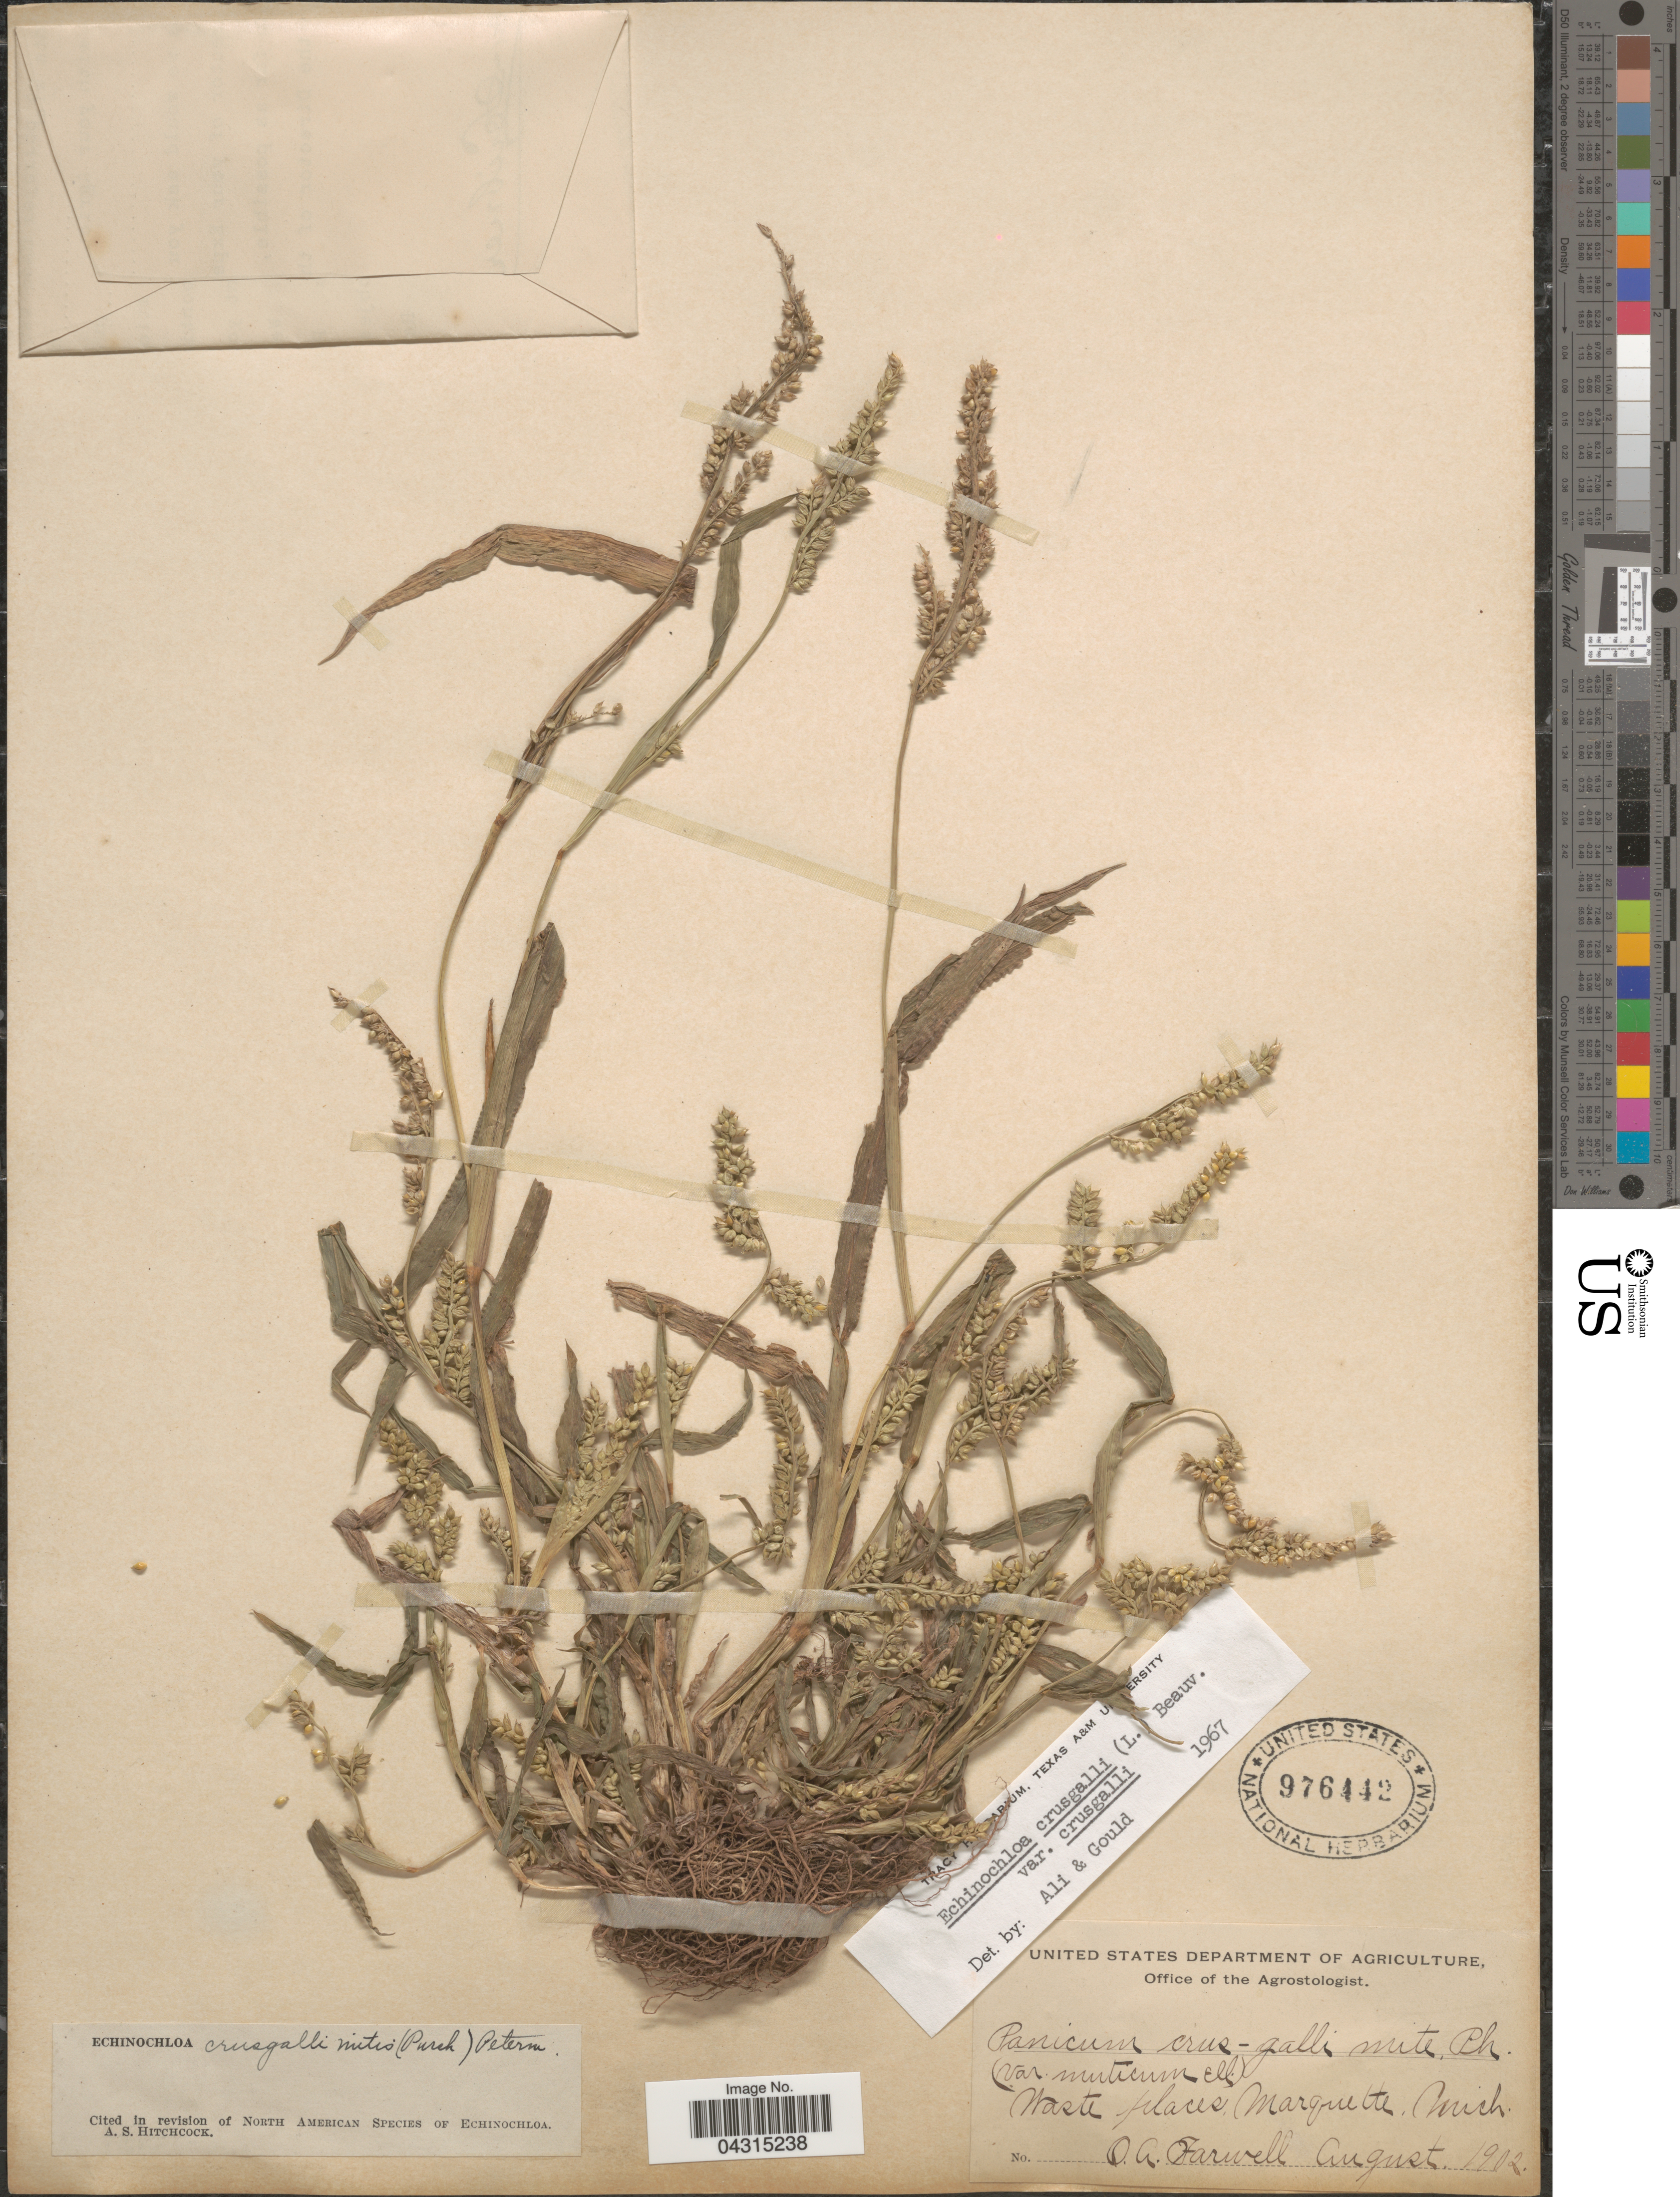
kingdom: Plantae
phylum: Tracheophyta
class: Liliopsida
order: Poales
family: Poaceae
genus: Echinochloa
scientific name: Echinochloa crus-galli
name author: (L.) P. Beauv.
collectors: O. Farwell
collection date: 1902-08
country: United States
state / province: Michigan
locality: Marquette.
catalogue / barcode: US 976442